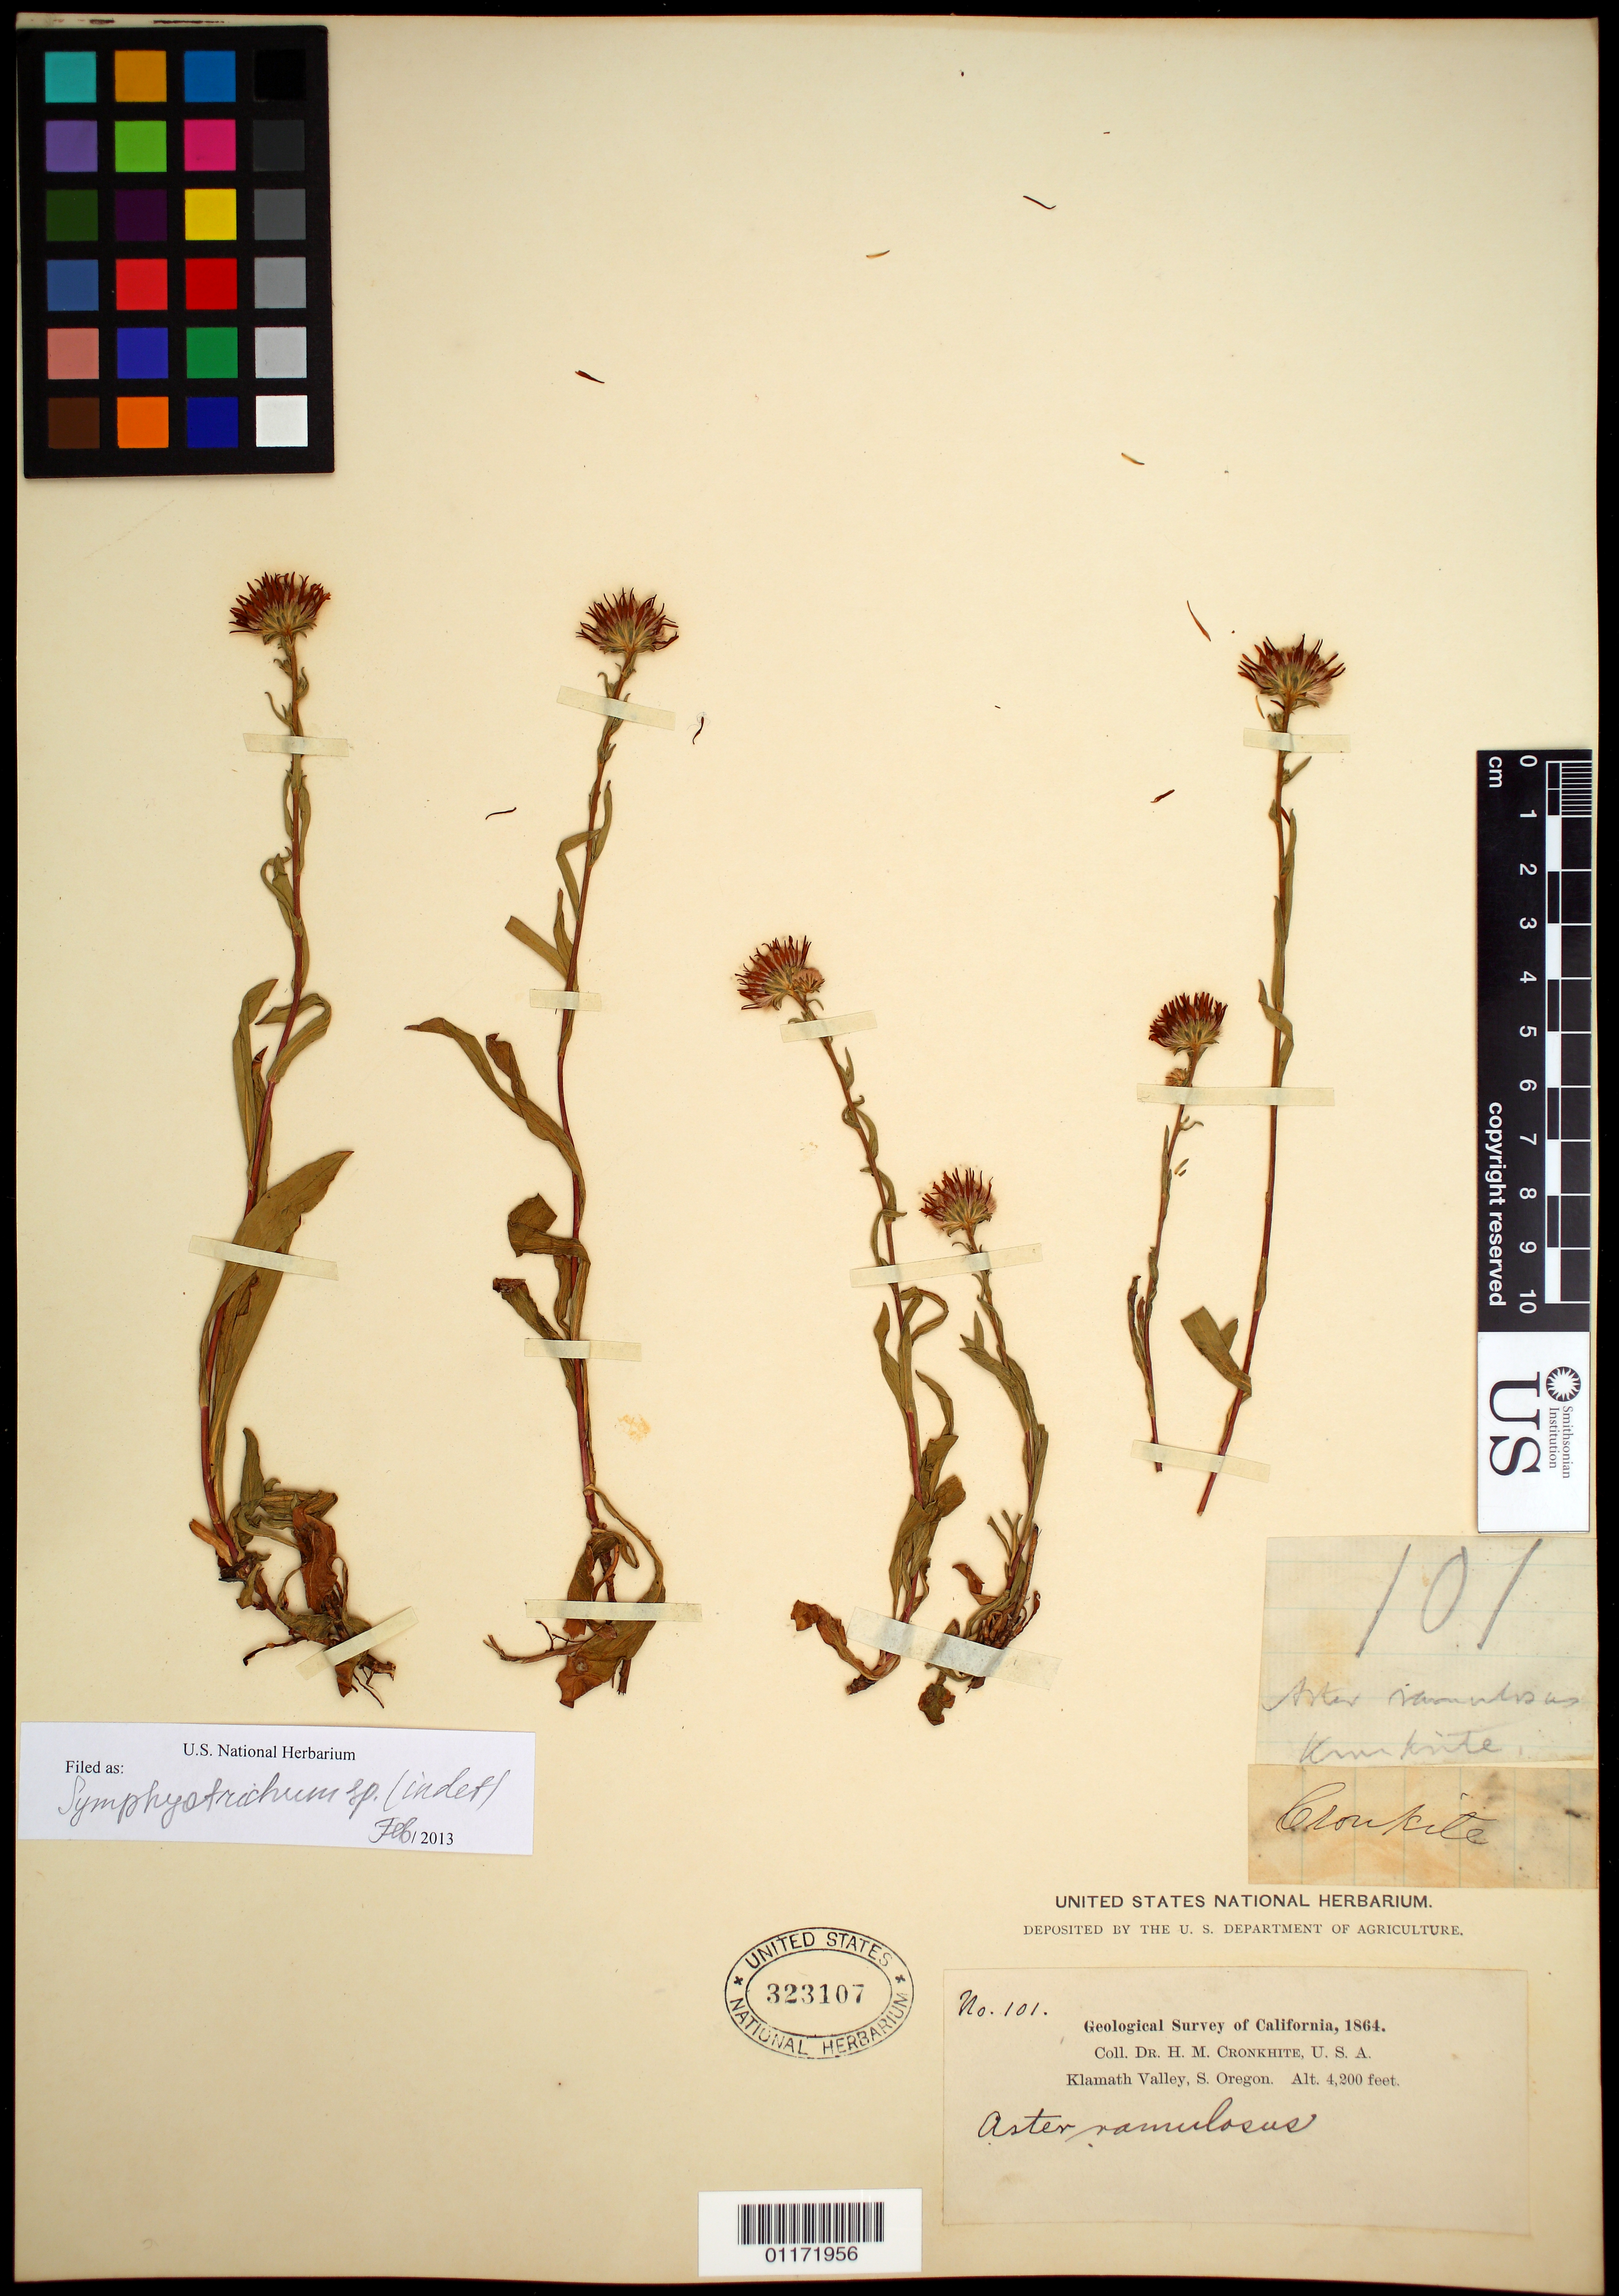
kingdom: Plantae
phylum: Tracheophyta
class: Magnoliopsida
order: Asterales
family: Asteraceae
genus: Symphyotrichum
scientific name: Symphyotrichum sp.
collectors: H. M. Cronkhite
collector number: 101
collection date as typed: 1864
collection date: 1864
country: United States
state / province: Oregon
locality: Klamath Valley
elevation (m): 1280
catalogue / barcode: US 323107